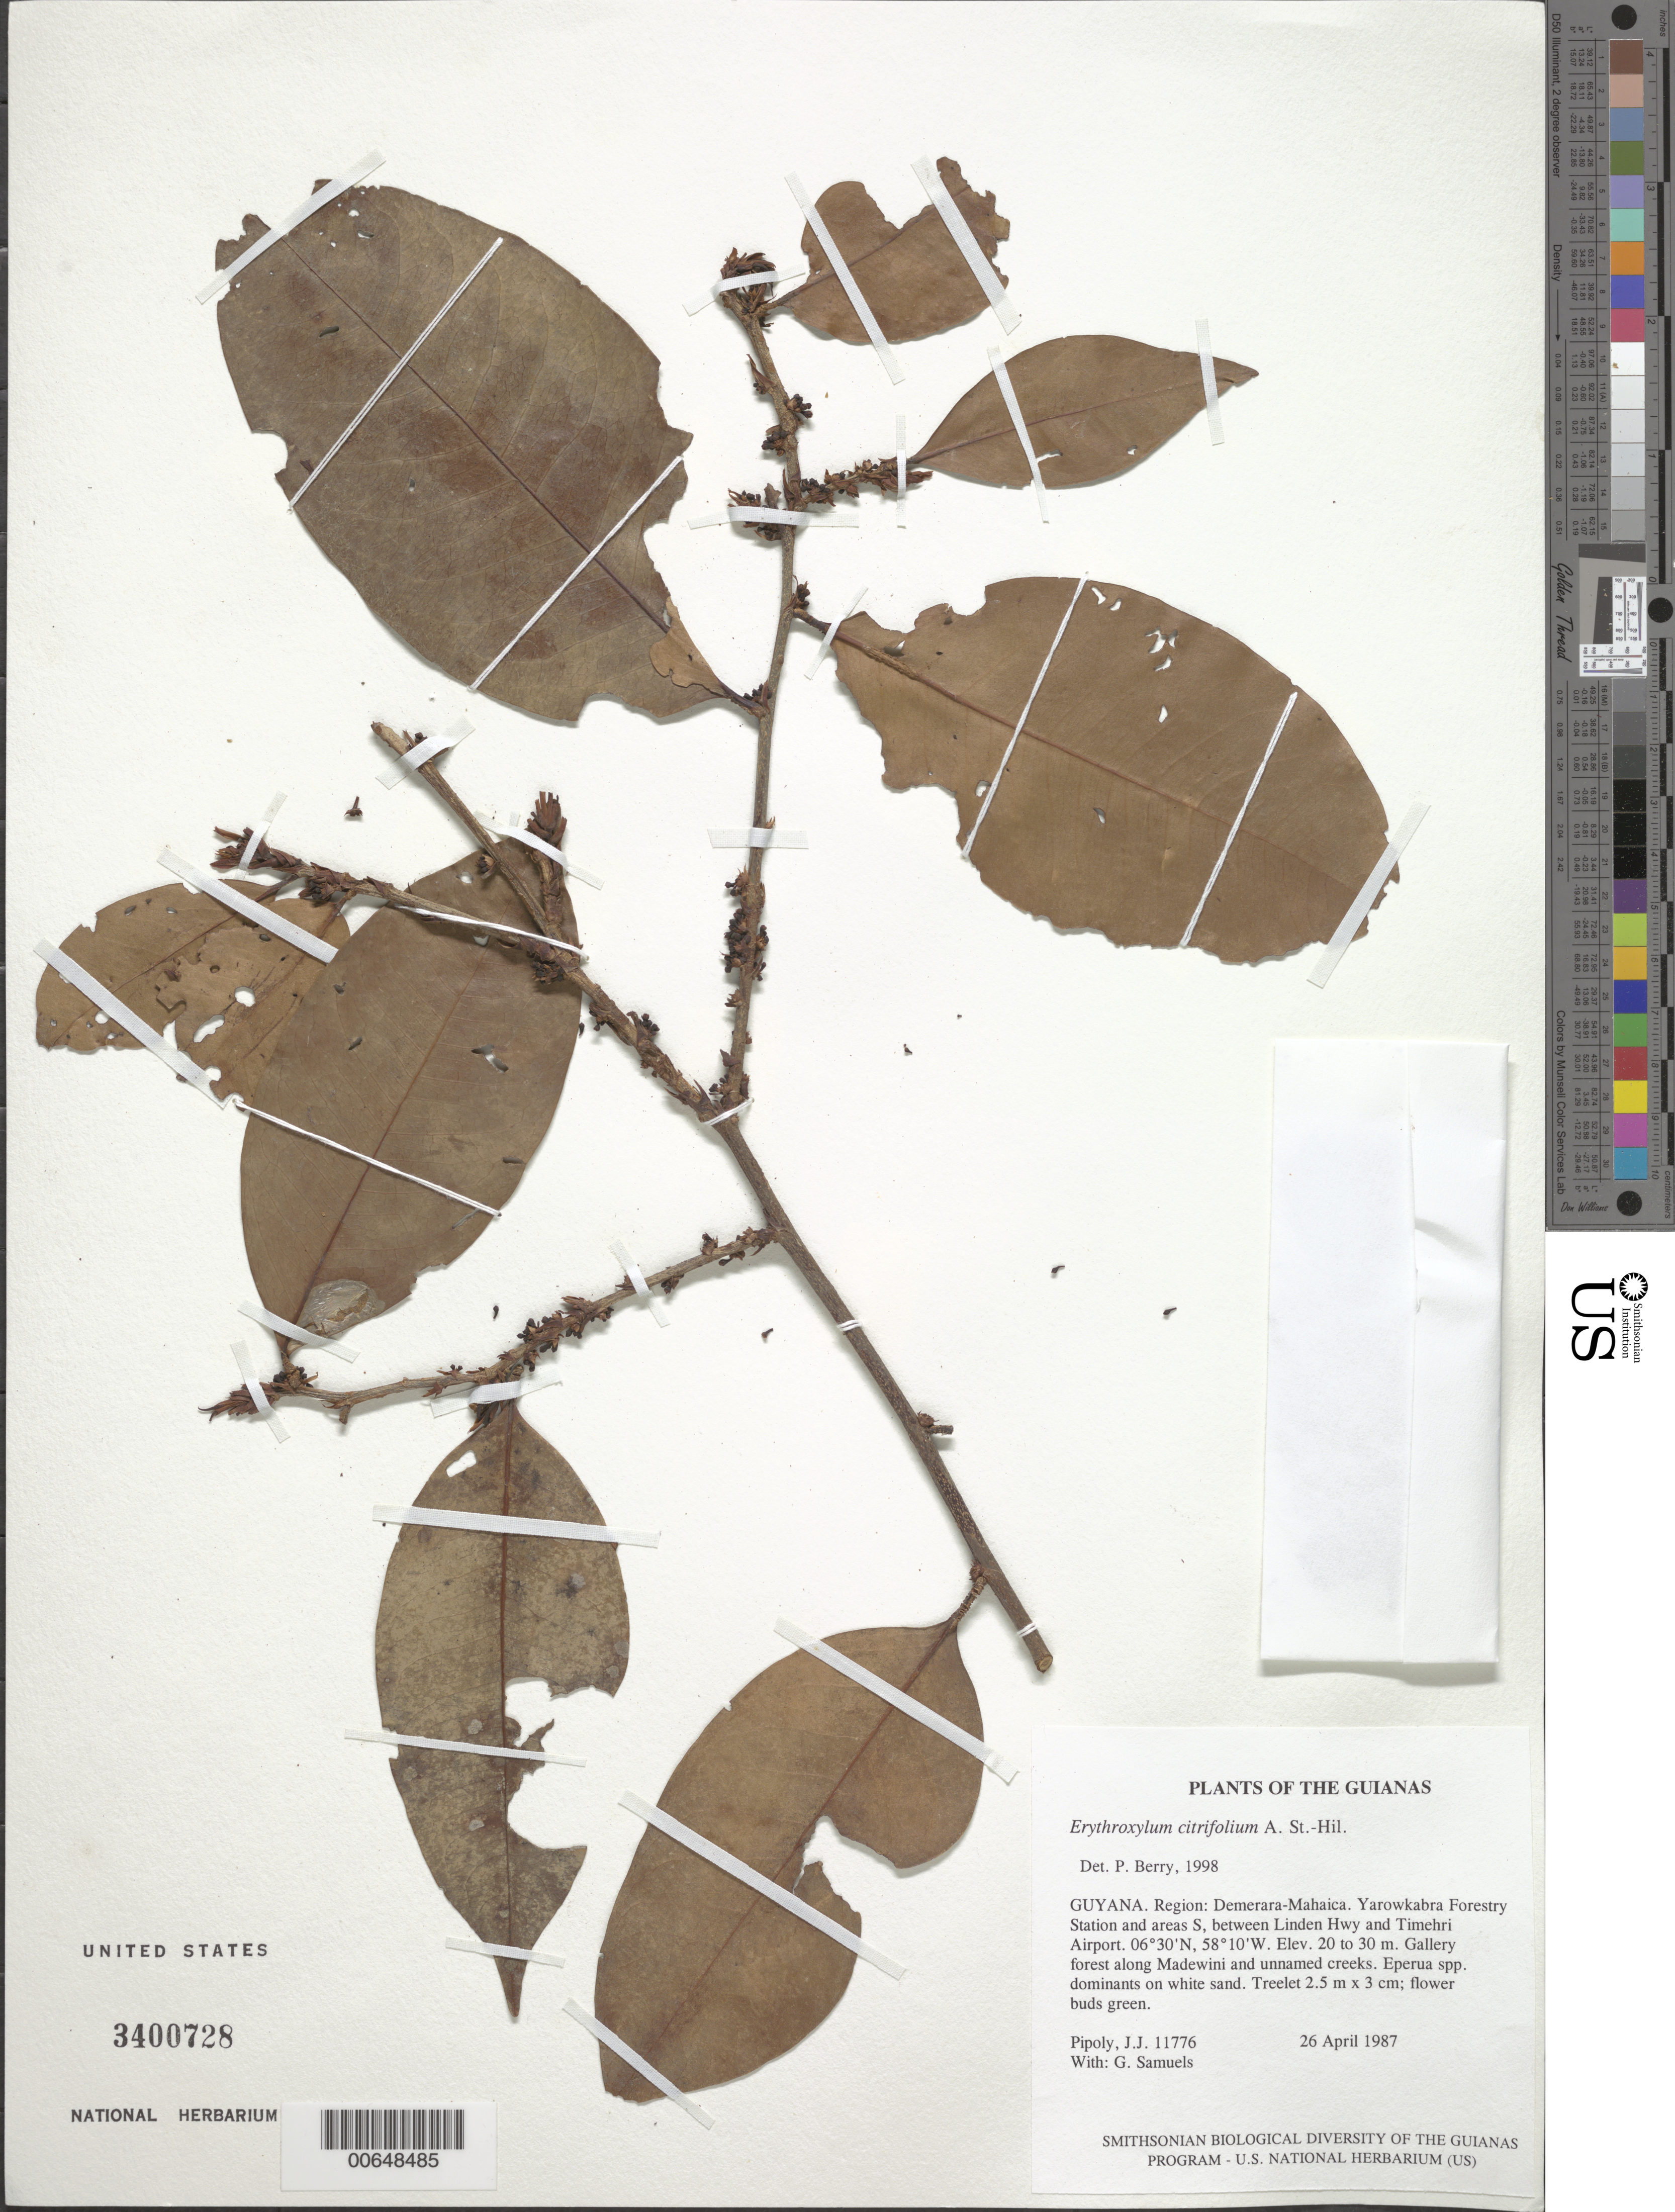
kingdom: Plantae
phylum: Tracheophyta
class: Magnoliopsida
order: Malpighiales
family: Erythroxylaceae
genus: Erythroxylum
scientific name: Erythroxylum citrifolium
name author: A. St.-Hil.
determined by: Berry, P. E., (WIS), University of Wisconsin - Madison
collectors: J. J. Pipoly & G. Bacchus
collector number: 11776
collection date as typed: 26 April 1987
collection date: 1987-04-26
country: Guyana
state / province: Demerara-Mahaica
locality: Yarowkabra Forestry Station and areas S, between Linden Hwy and Timehri Airport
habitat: Gallery forest along Madewini and unnamed creeks. Eperua spp. dominants on white sand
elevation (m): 20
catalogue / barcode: US 3400728